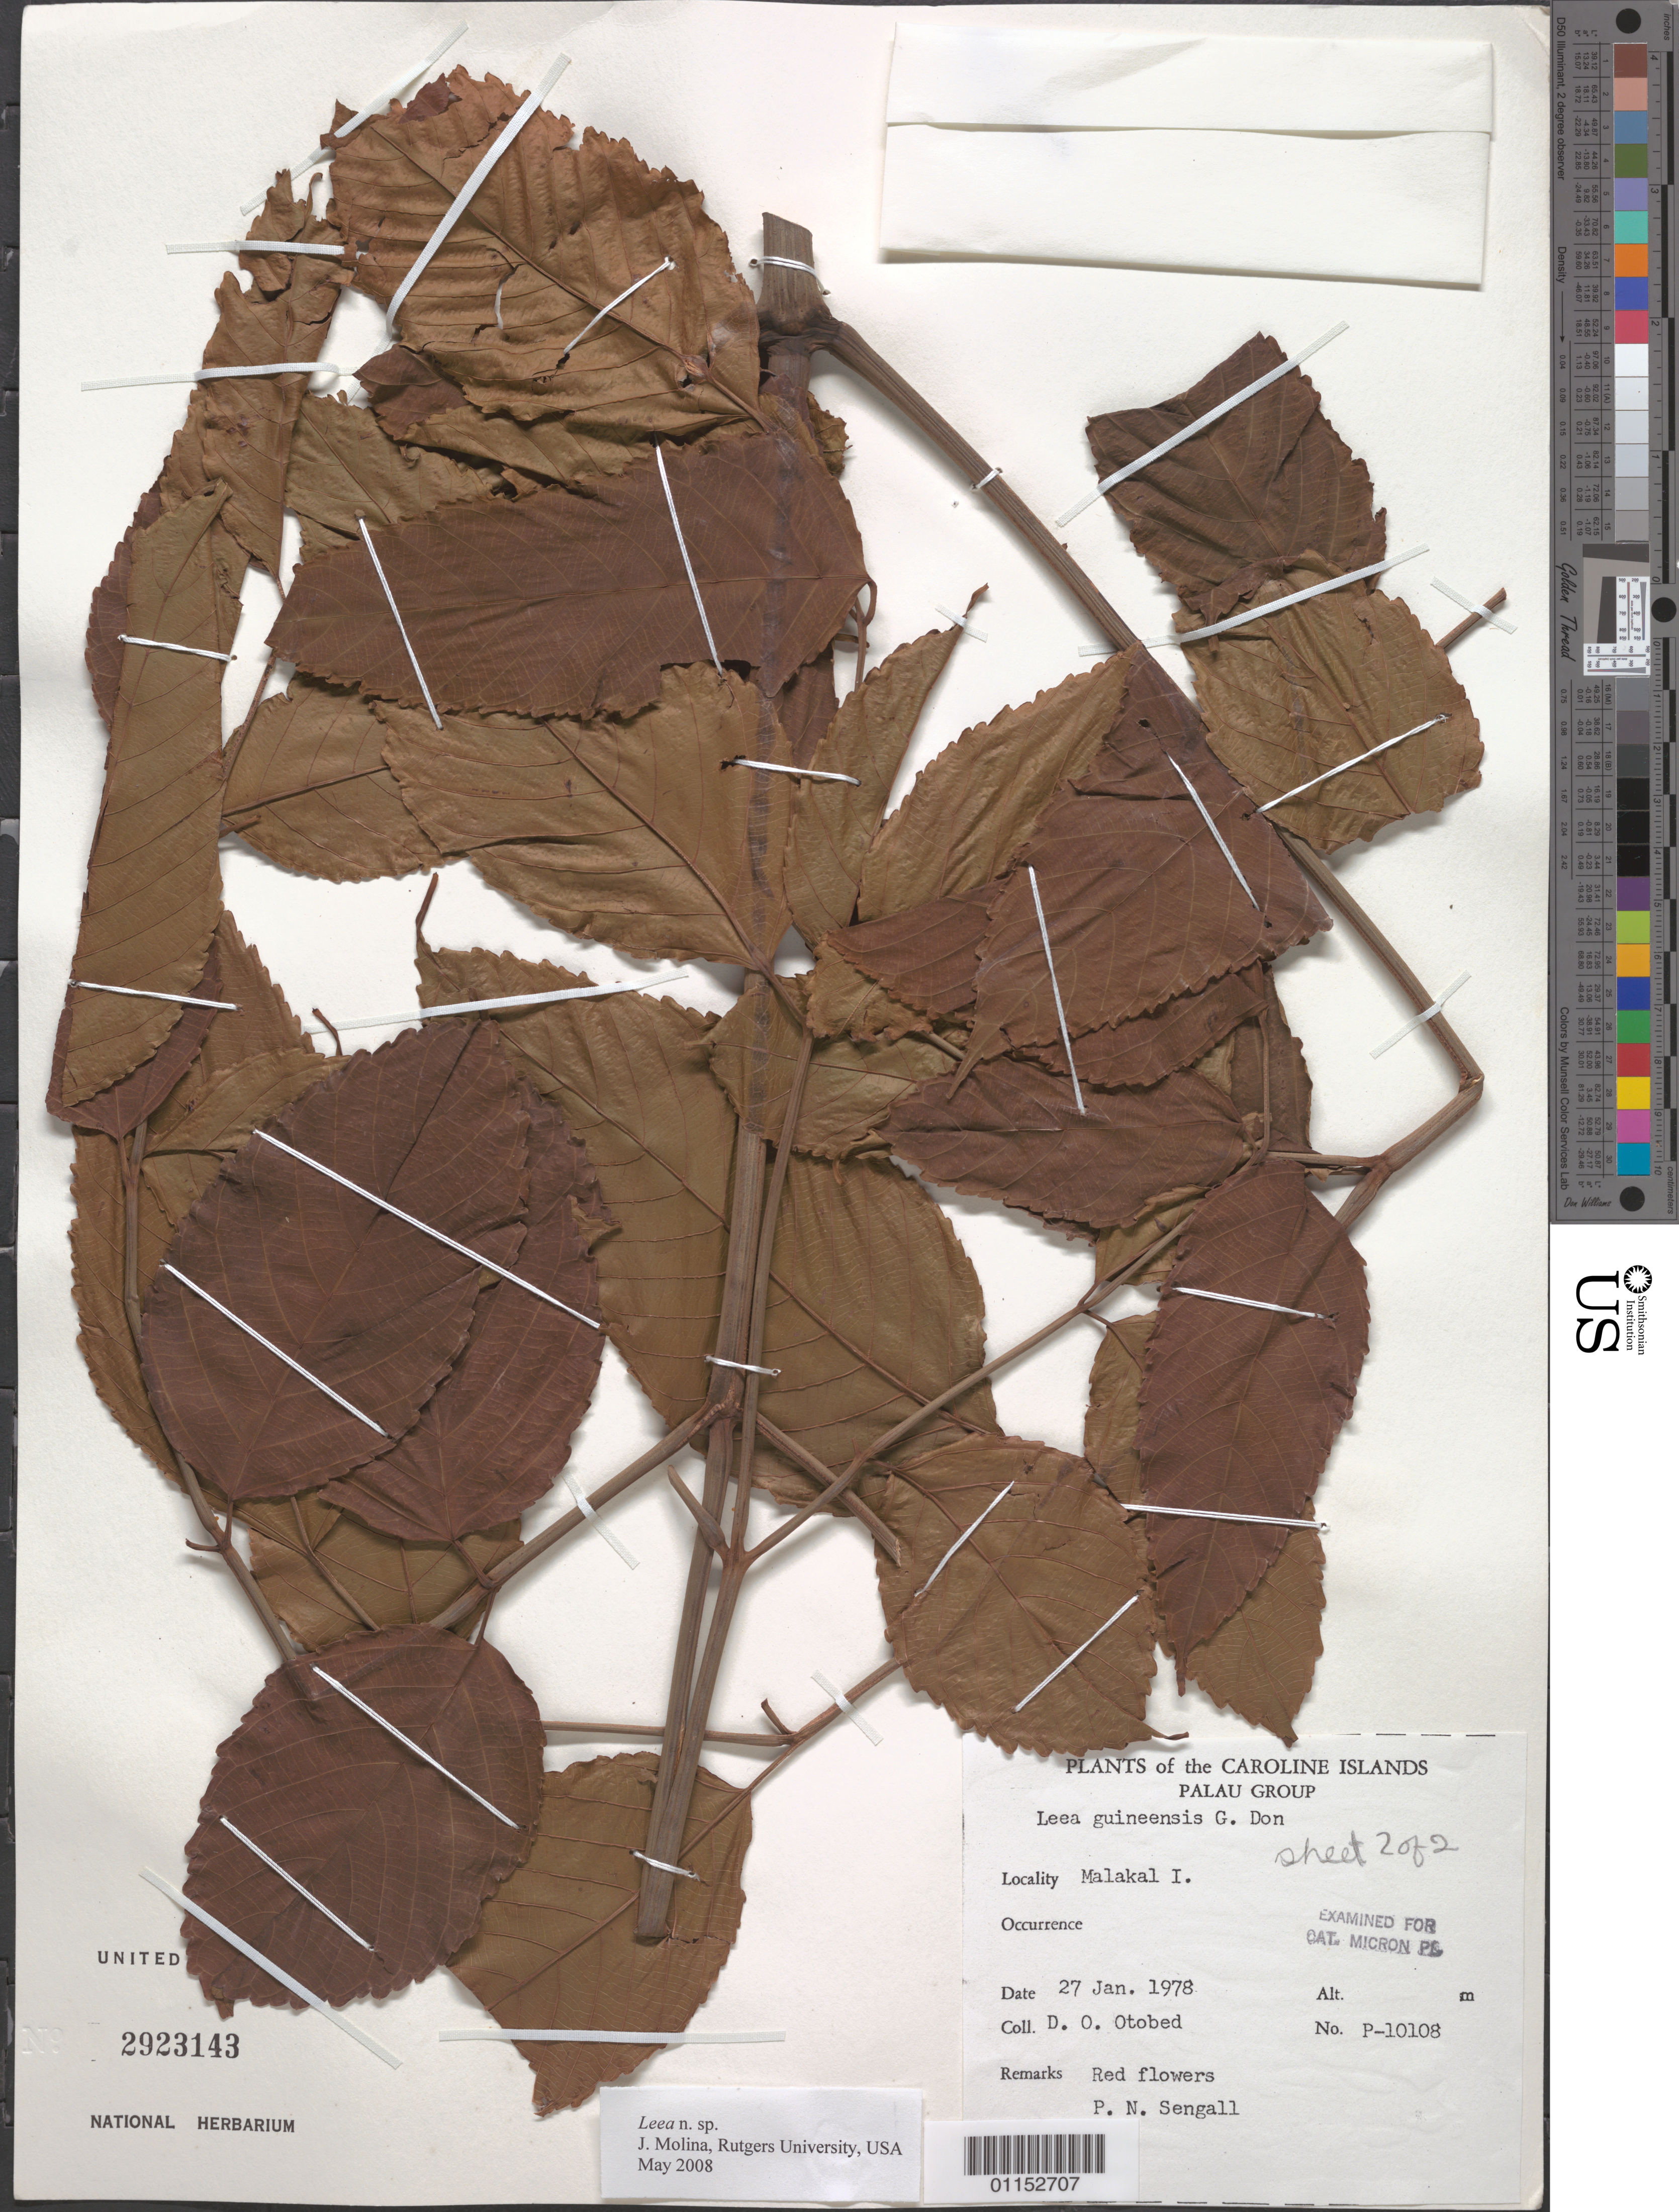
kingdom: Plantae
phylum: Tracheophyta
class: Magnoliopsida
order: Vitales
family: Vitaceae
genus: Leea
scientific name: Leea sp.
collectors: D. O. Otobed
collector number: P 10108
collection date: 1978-01-27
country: Palau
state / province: Koror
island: Ngemelachel [Malakal]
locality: Malakal Is.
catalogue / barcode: US 2923143